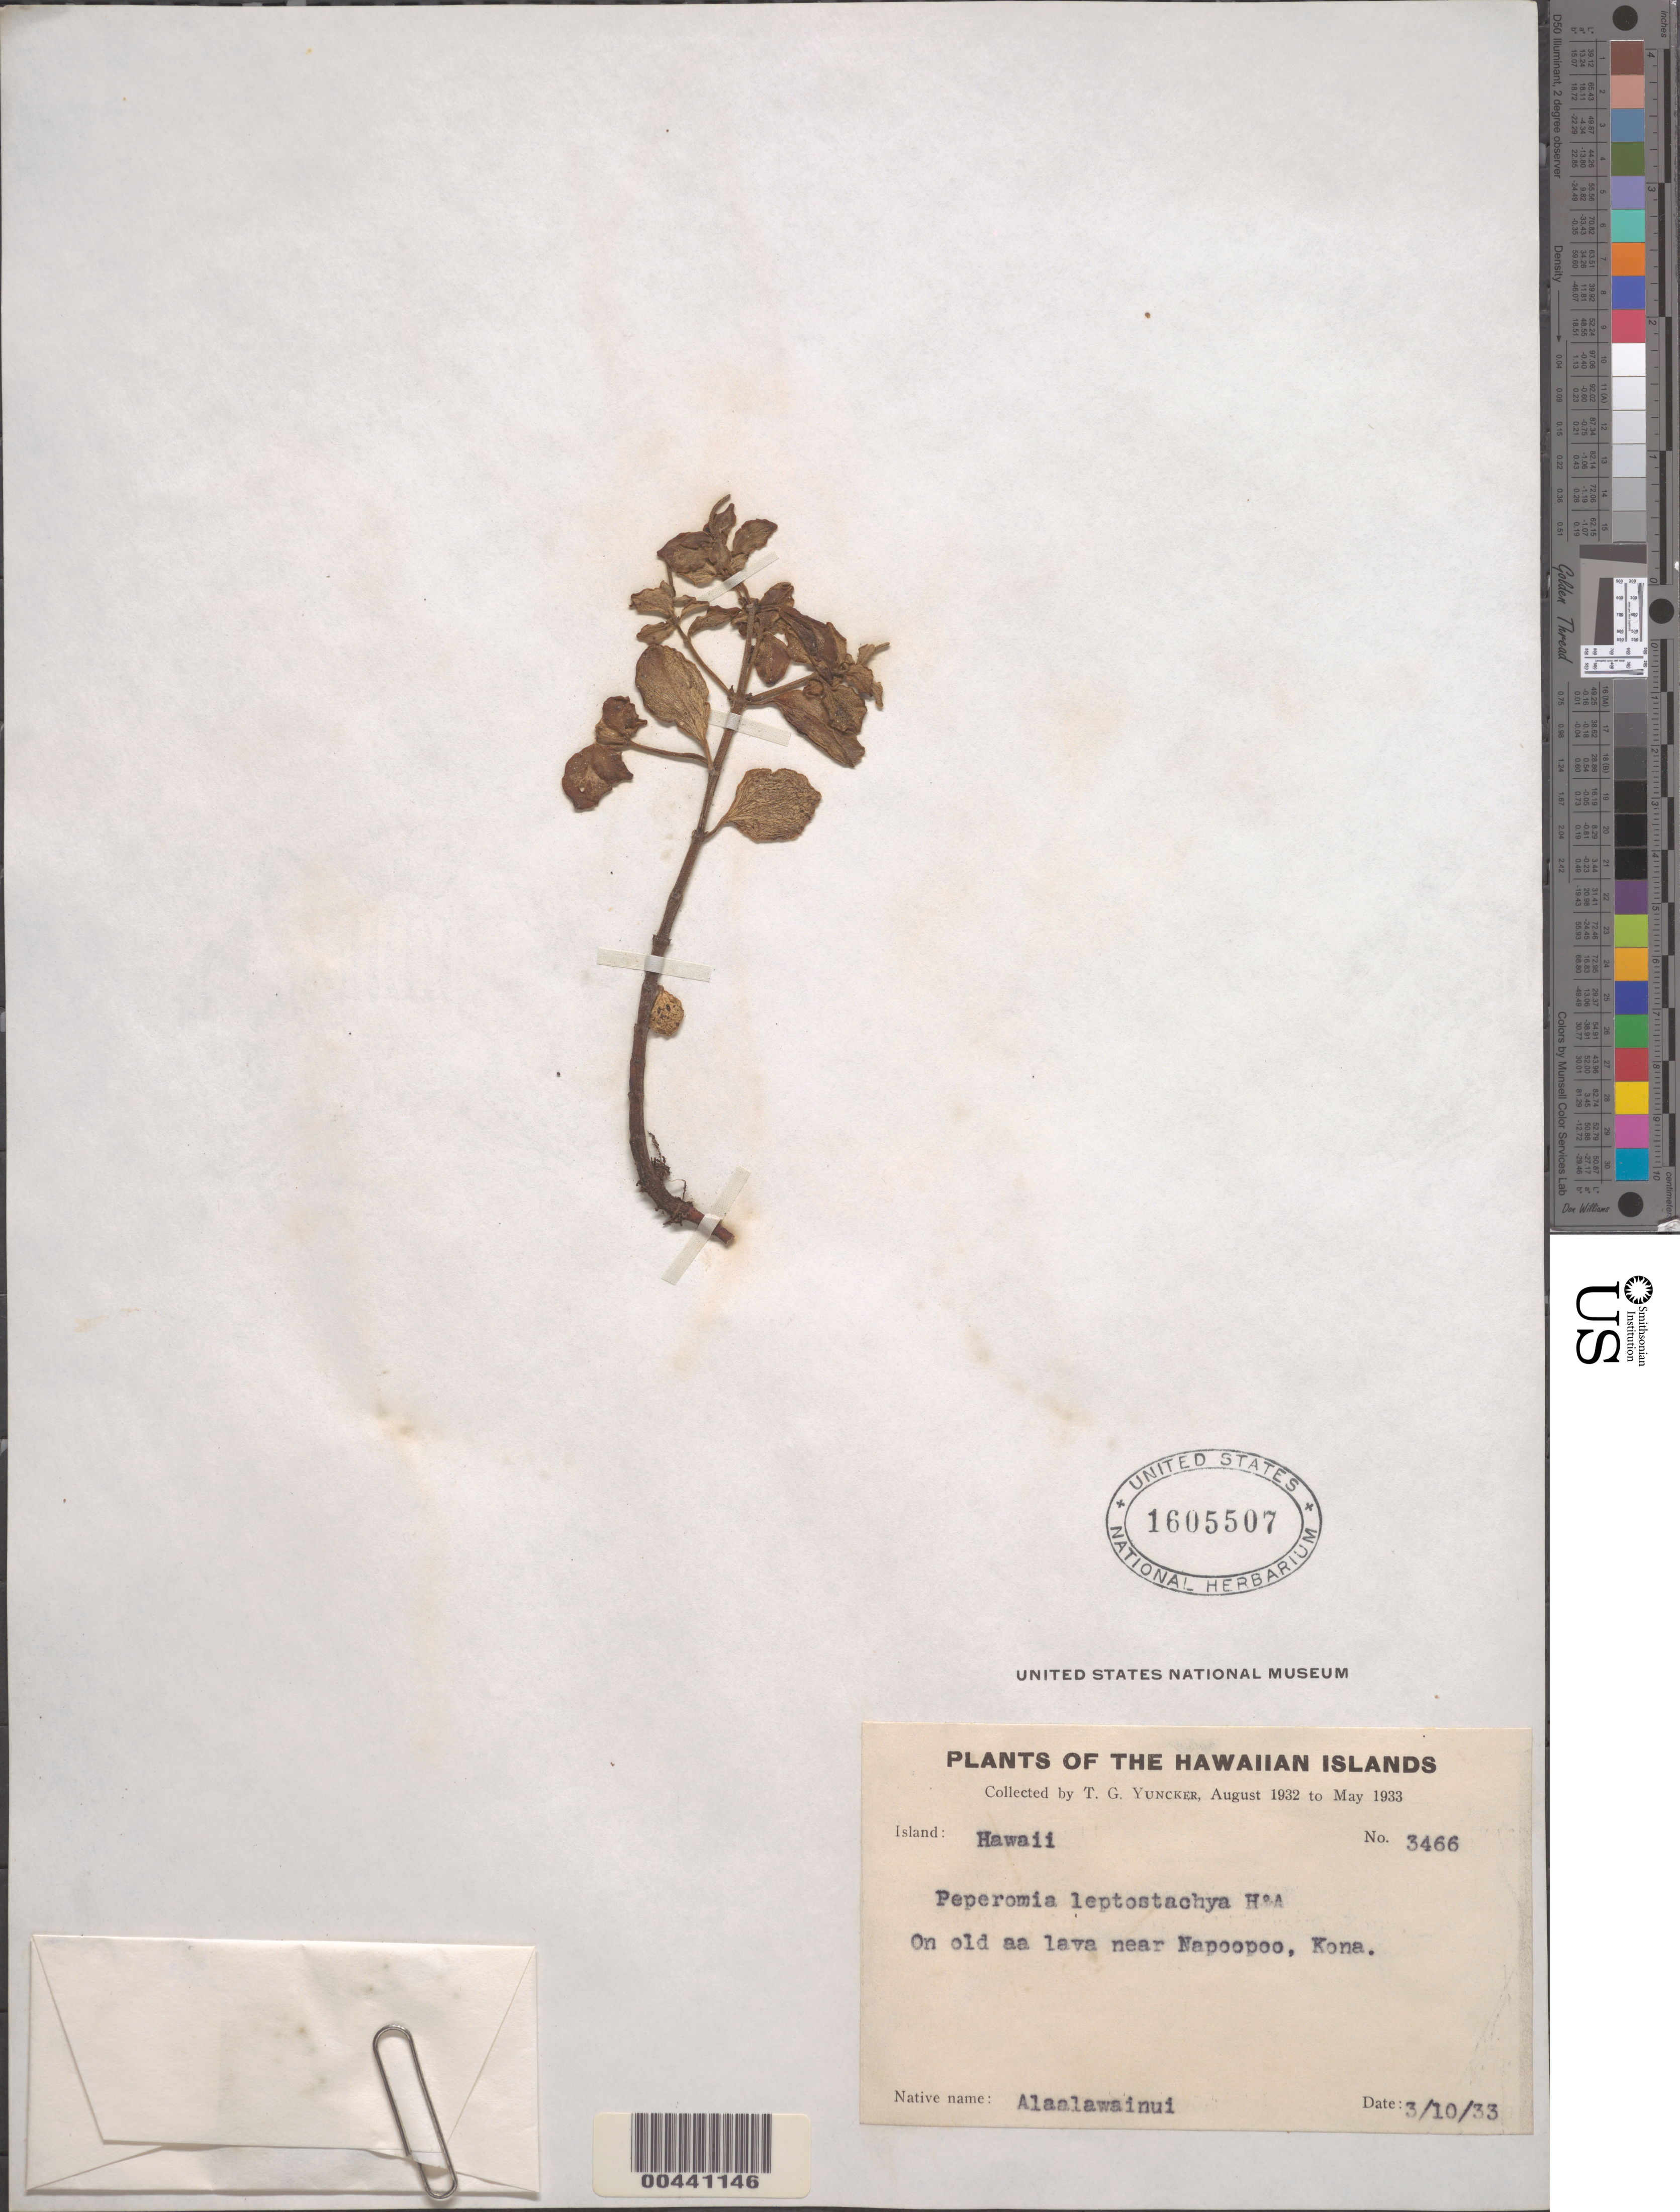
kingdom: Plantae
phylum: Tracheophyta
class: Magnoliopsida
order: Piperales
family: Piperaceae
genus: Peperomia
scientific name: Peperomia leptostachya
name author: Hook. & Arn.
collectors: T. G. Yuncker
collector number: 3466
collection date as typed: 10 Mar 1933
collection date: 1933-03-10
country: United States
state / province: Hawaii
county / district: Hawaii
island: Hawaii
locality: Near Napoopoo, Kona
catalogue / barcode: US 1605507